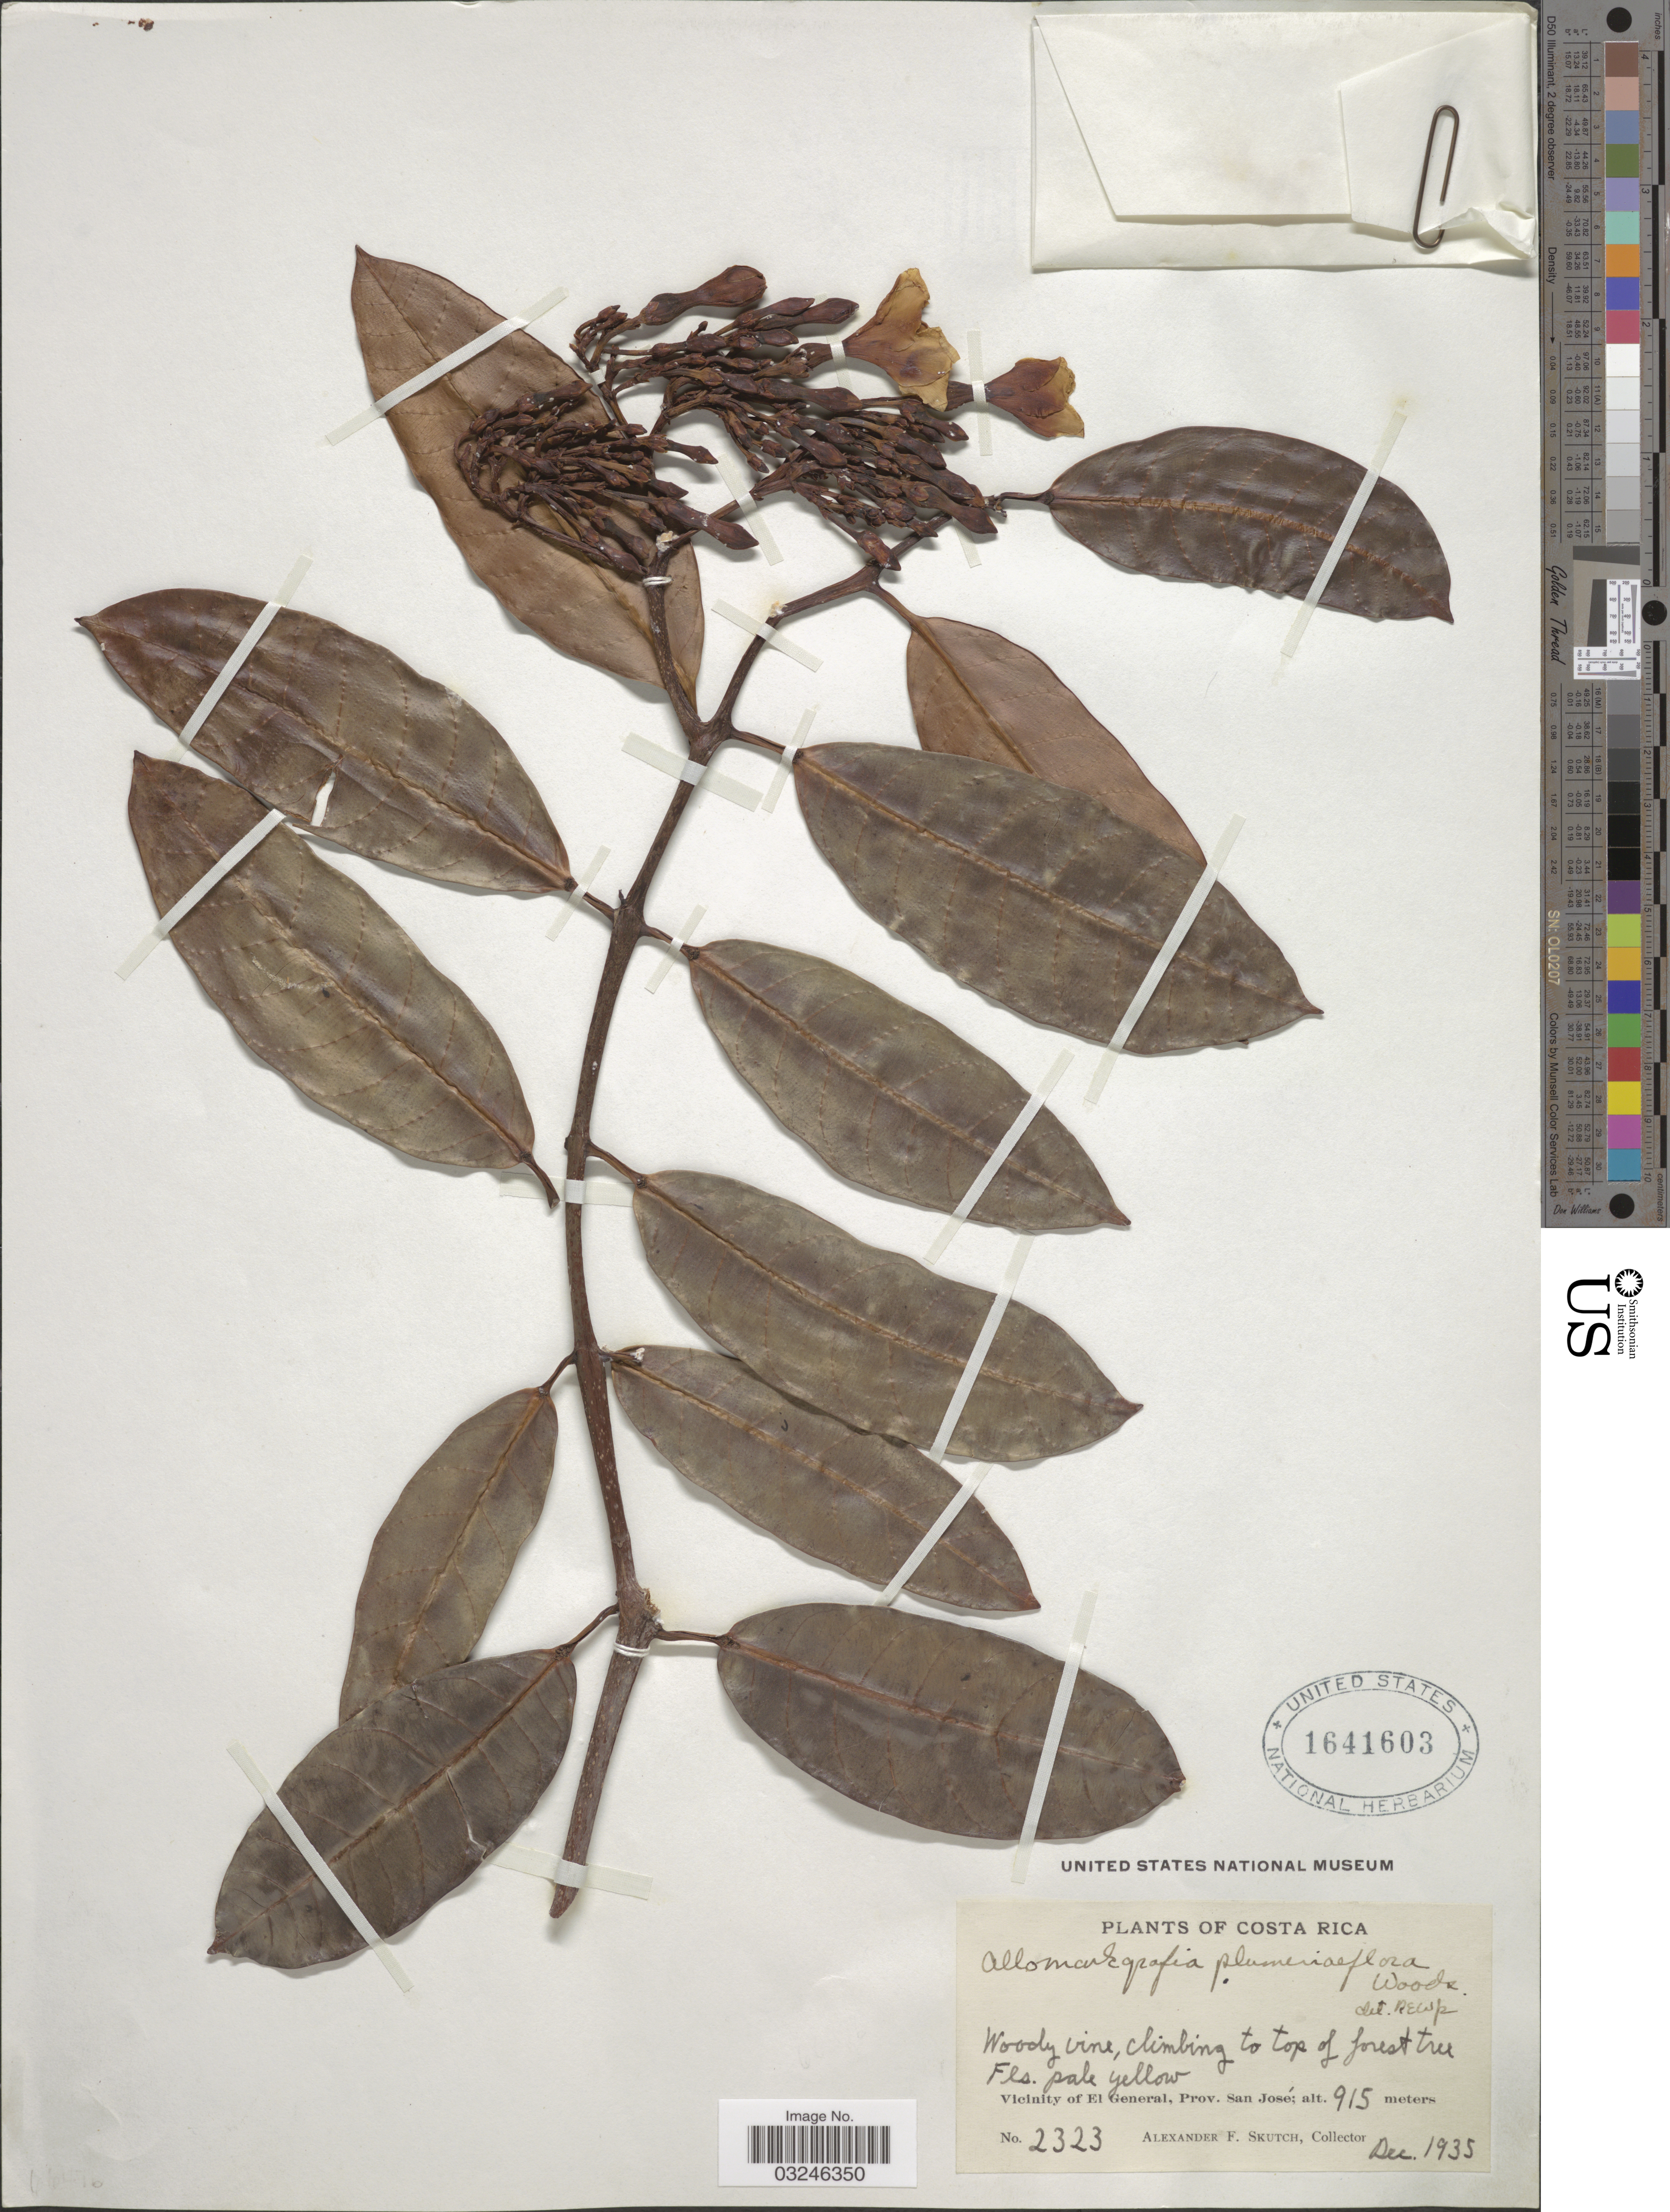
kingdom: Plantae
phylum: Tracheophyta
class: Magnoliopsida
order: Gentianales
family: Apocynaceae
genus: Allomarkgrafia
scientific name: Allomarkgrafia plumeriiflora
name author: Woodson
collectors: A. F. Skutch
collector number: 2323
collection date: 1935-12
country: Costa Rica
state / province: San José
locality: Vicinity of El General, Prov. San José.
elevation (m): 915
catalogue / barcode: US 1641603